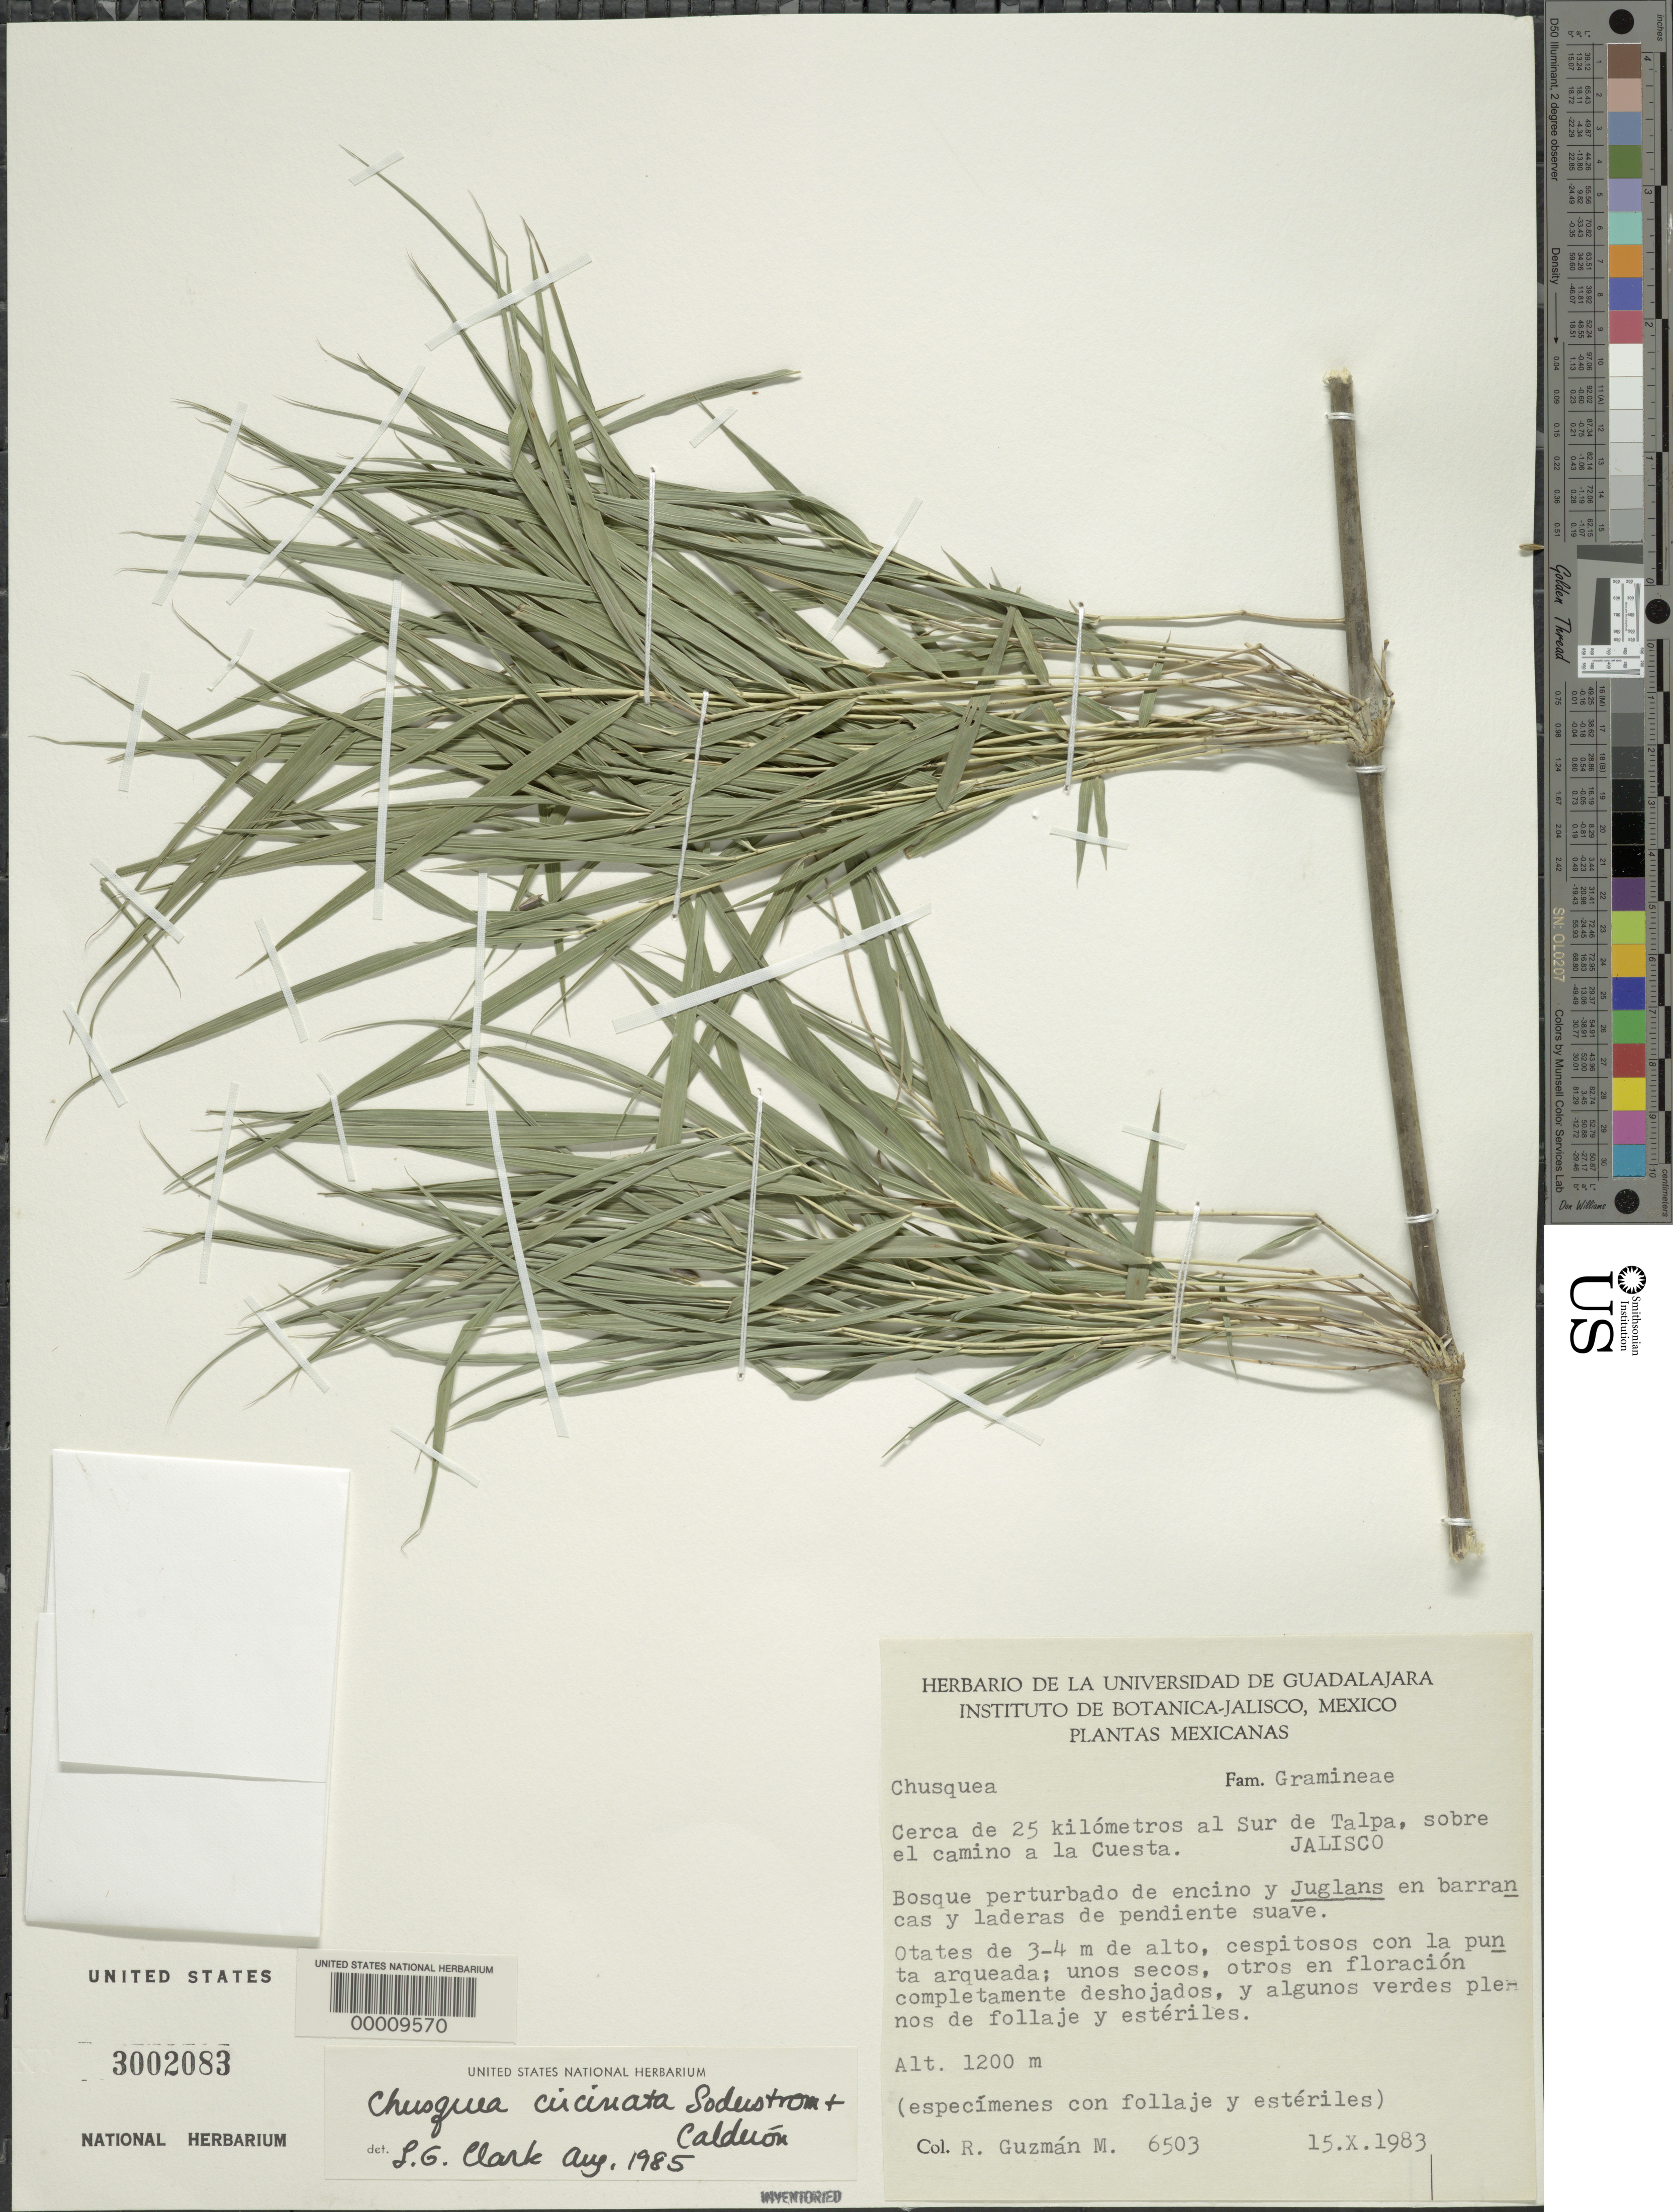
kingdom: Plantae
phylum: Tracheophyta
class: Liliopsida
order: Poales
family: Poaceae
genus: Chusquea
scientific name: Chusquea circinata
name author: Soderstr. & C. E. Calderón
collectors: R. Guzman-M.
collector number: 6503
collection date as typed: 15 Oct 1983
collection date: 1983-10-15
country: Mexico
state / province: Jalisco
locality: Sur de Talpa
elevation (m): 1200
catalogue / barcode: US 3002083